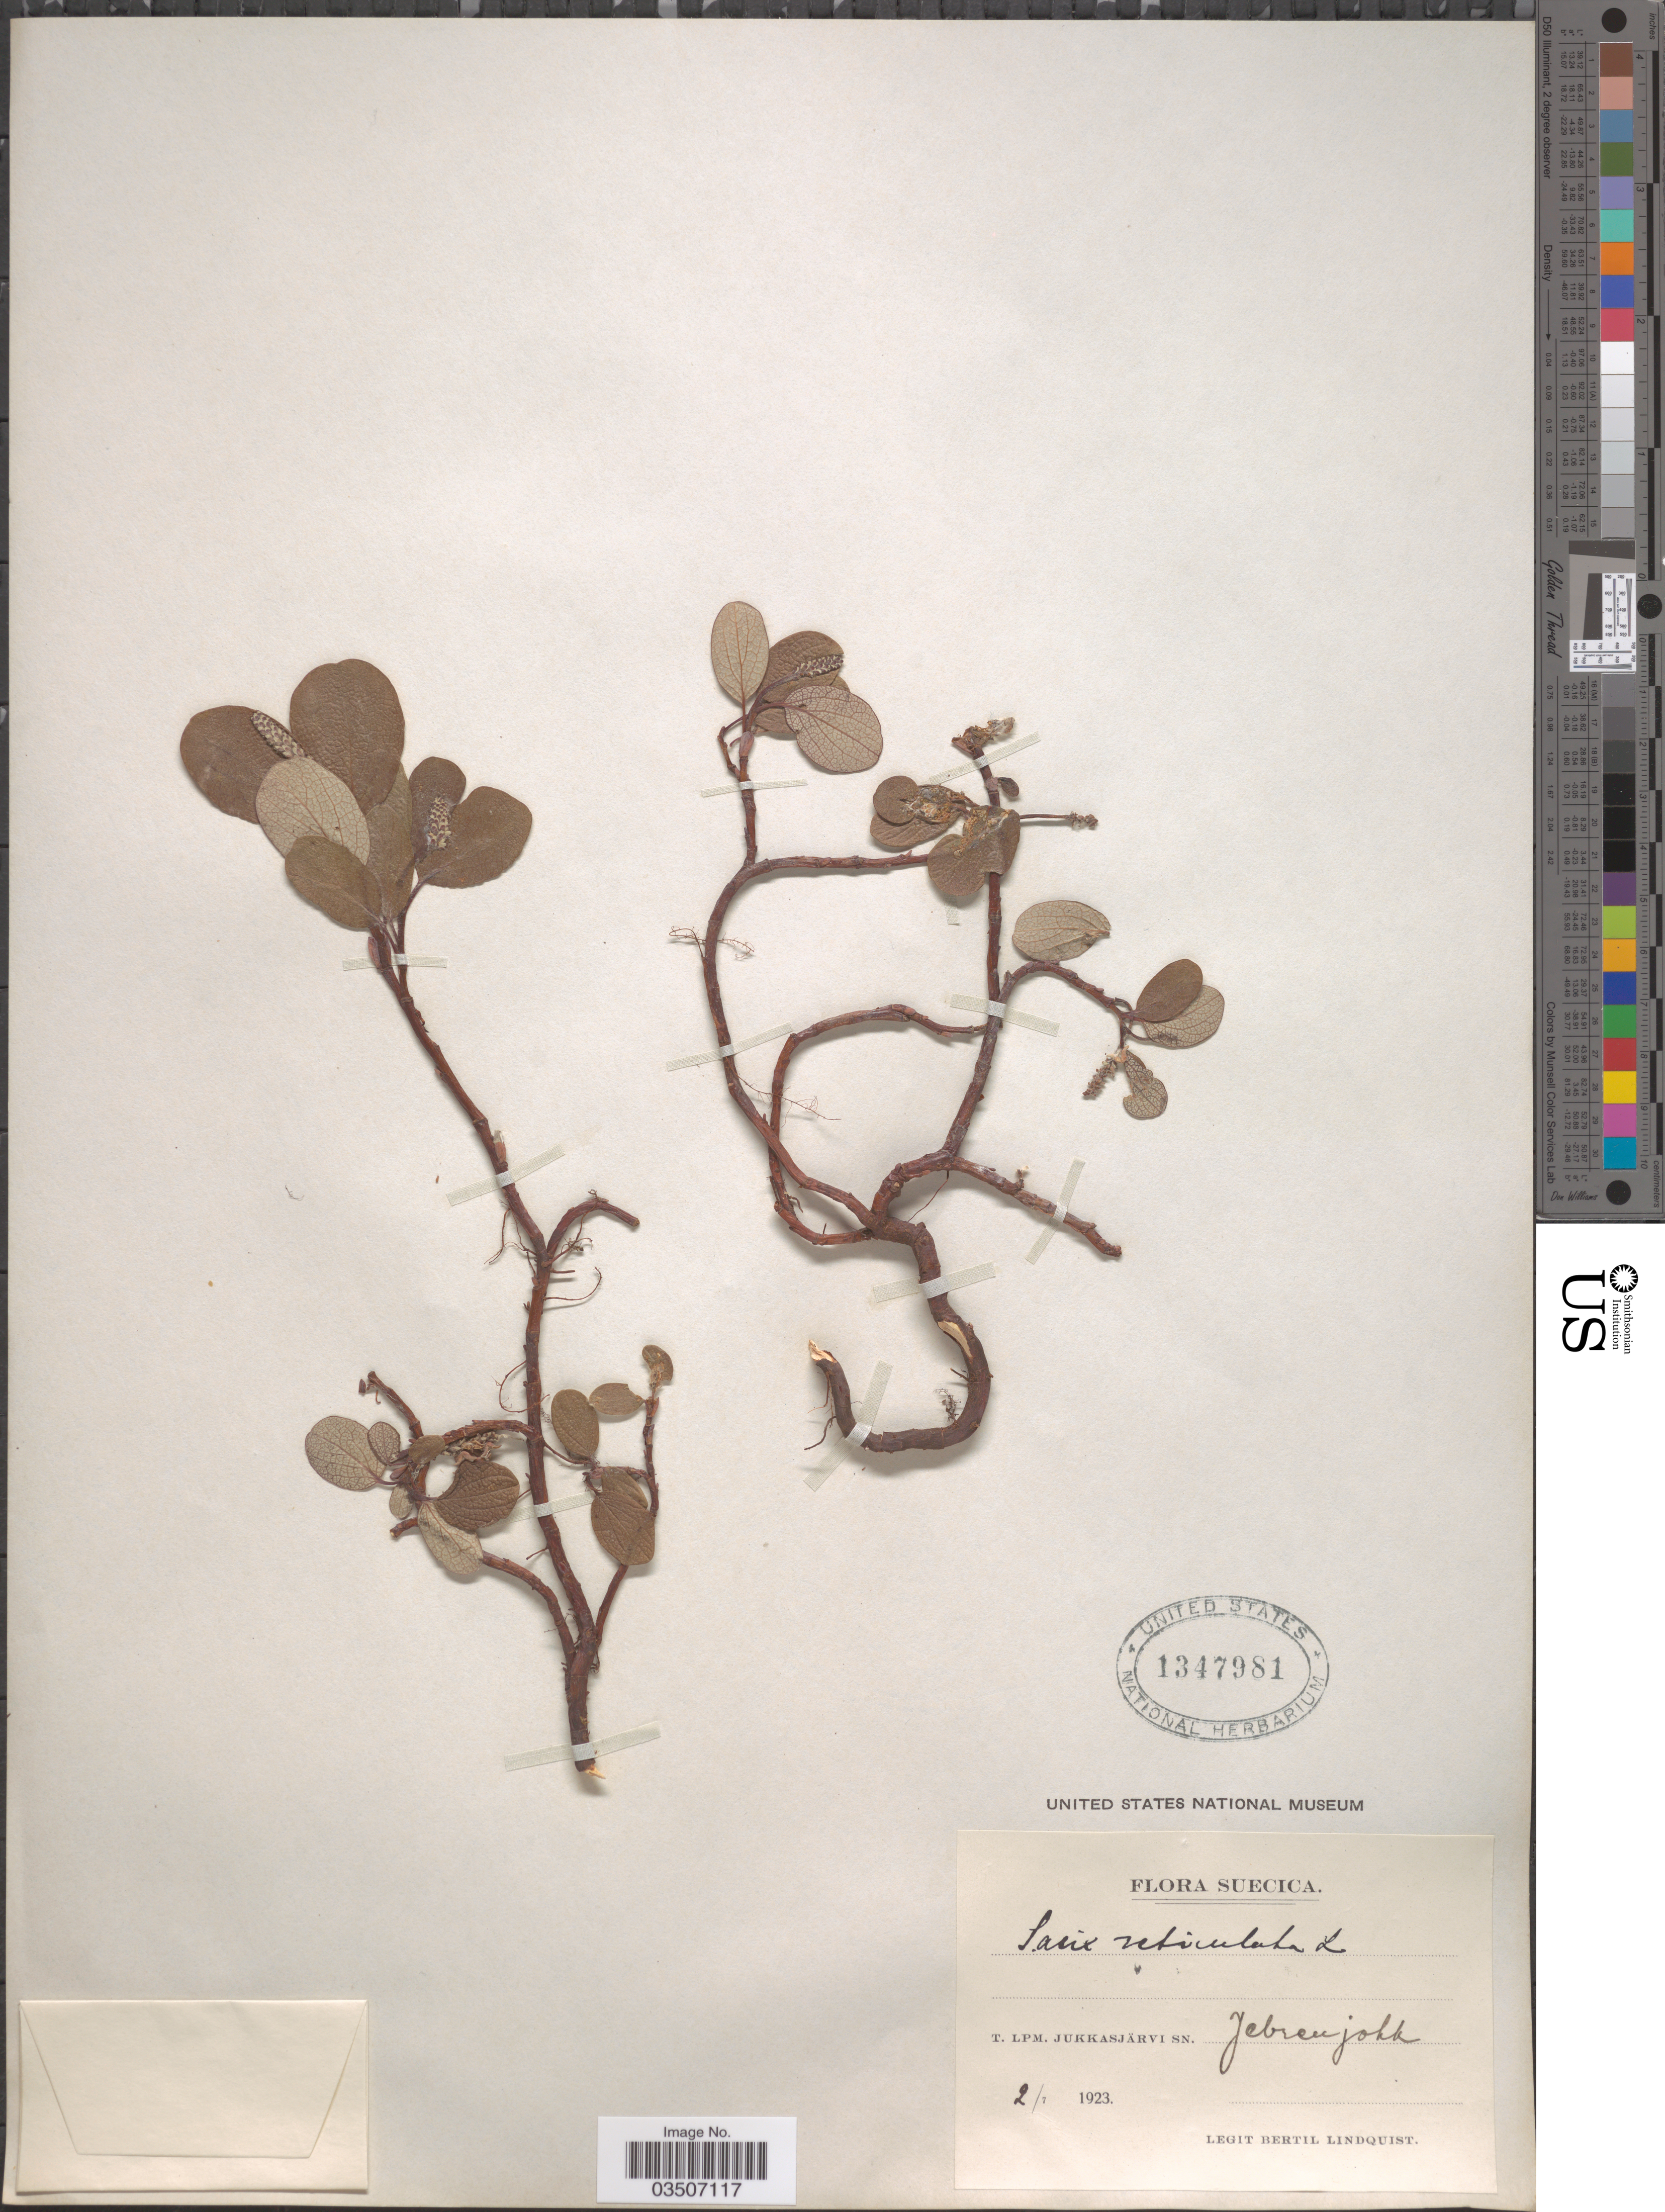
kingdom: Plantae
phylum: Tracheophyta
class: Magnoliopsida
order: Malpighiales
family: Salicaceae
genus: Salix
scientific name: Salix reticulata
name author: L.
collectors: B. Lindquist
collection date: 1923-07-02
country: Sweden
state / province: Norrbotten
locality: Suecica. T. LPM. Jukkasjärvi Sn. Jebrenjokk.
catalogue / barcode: US 1347981